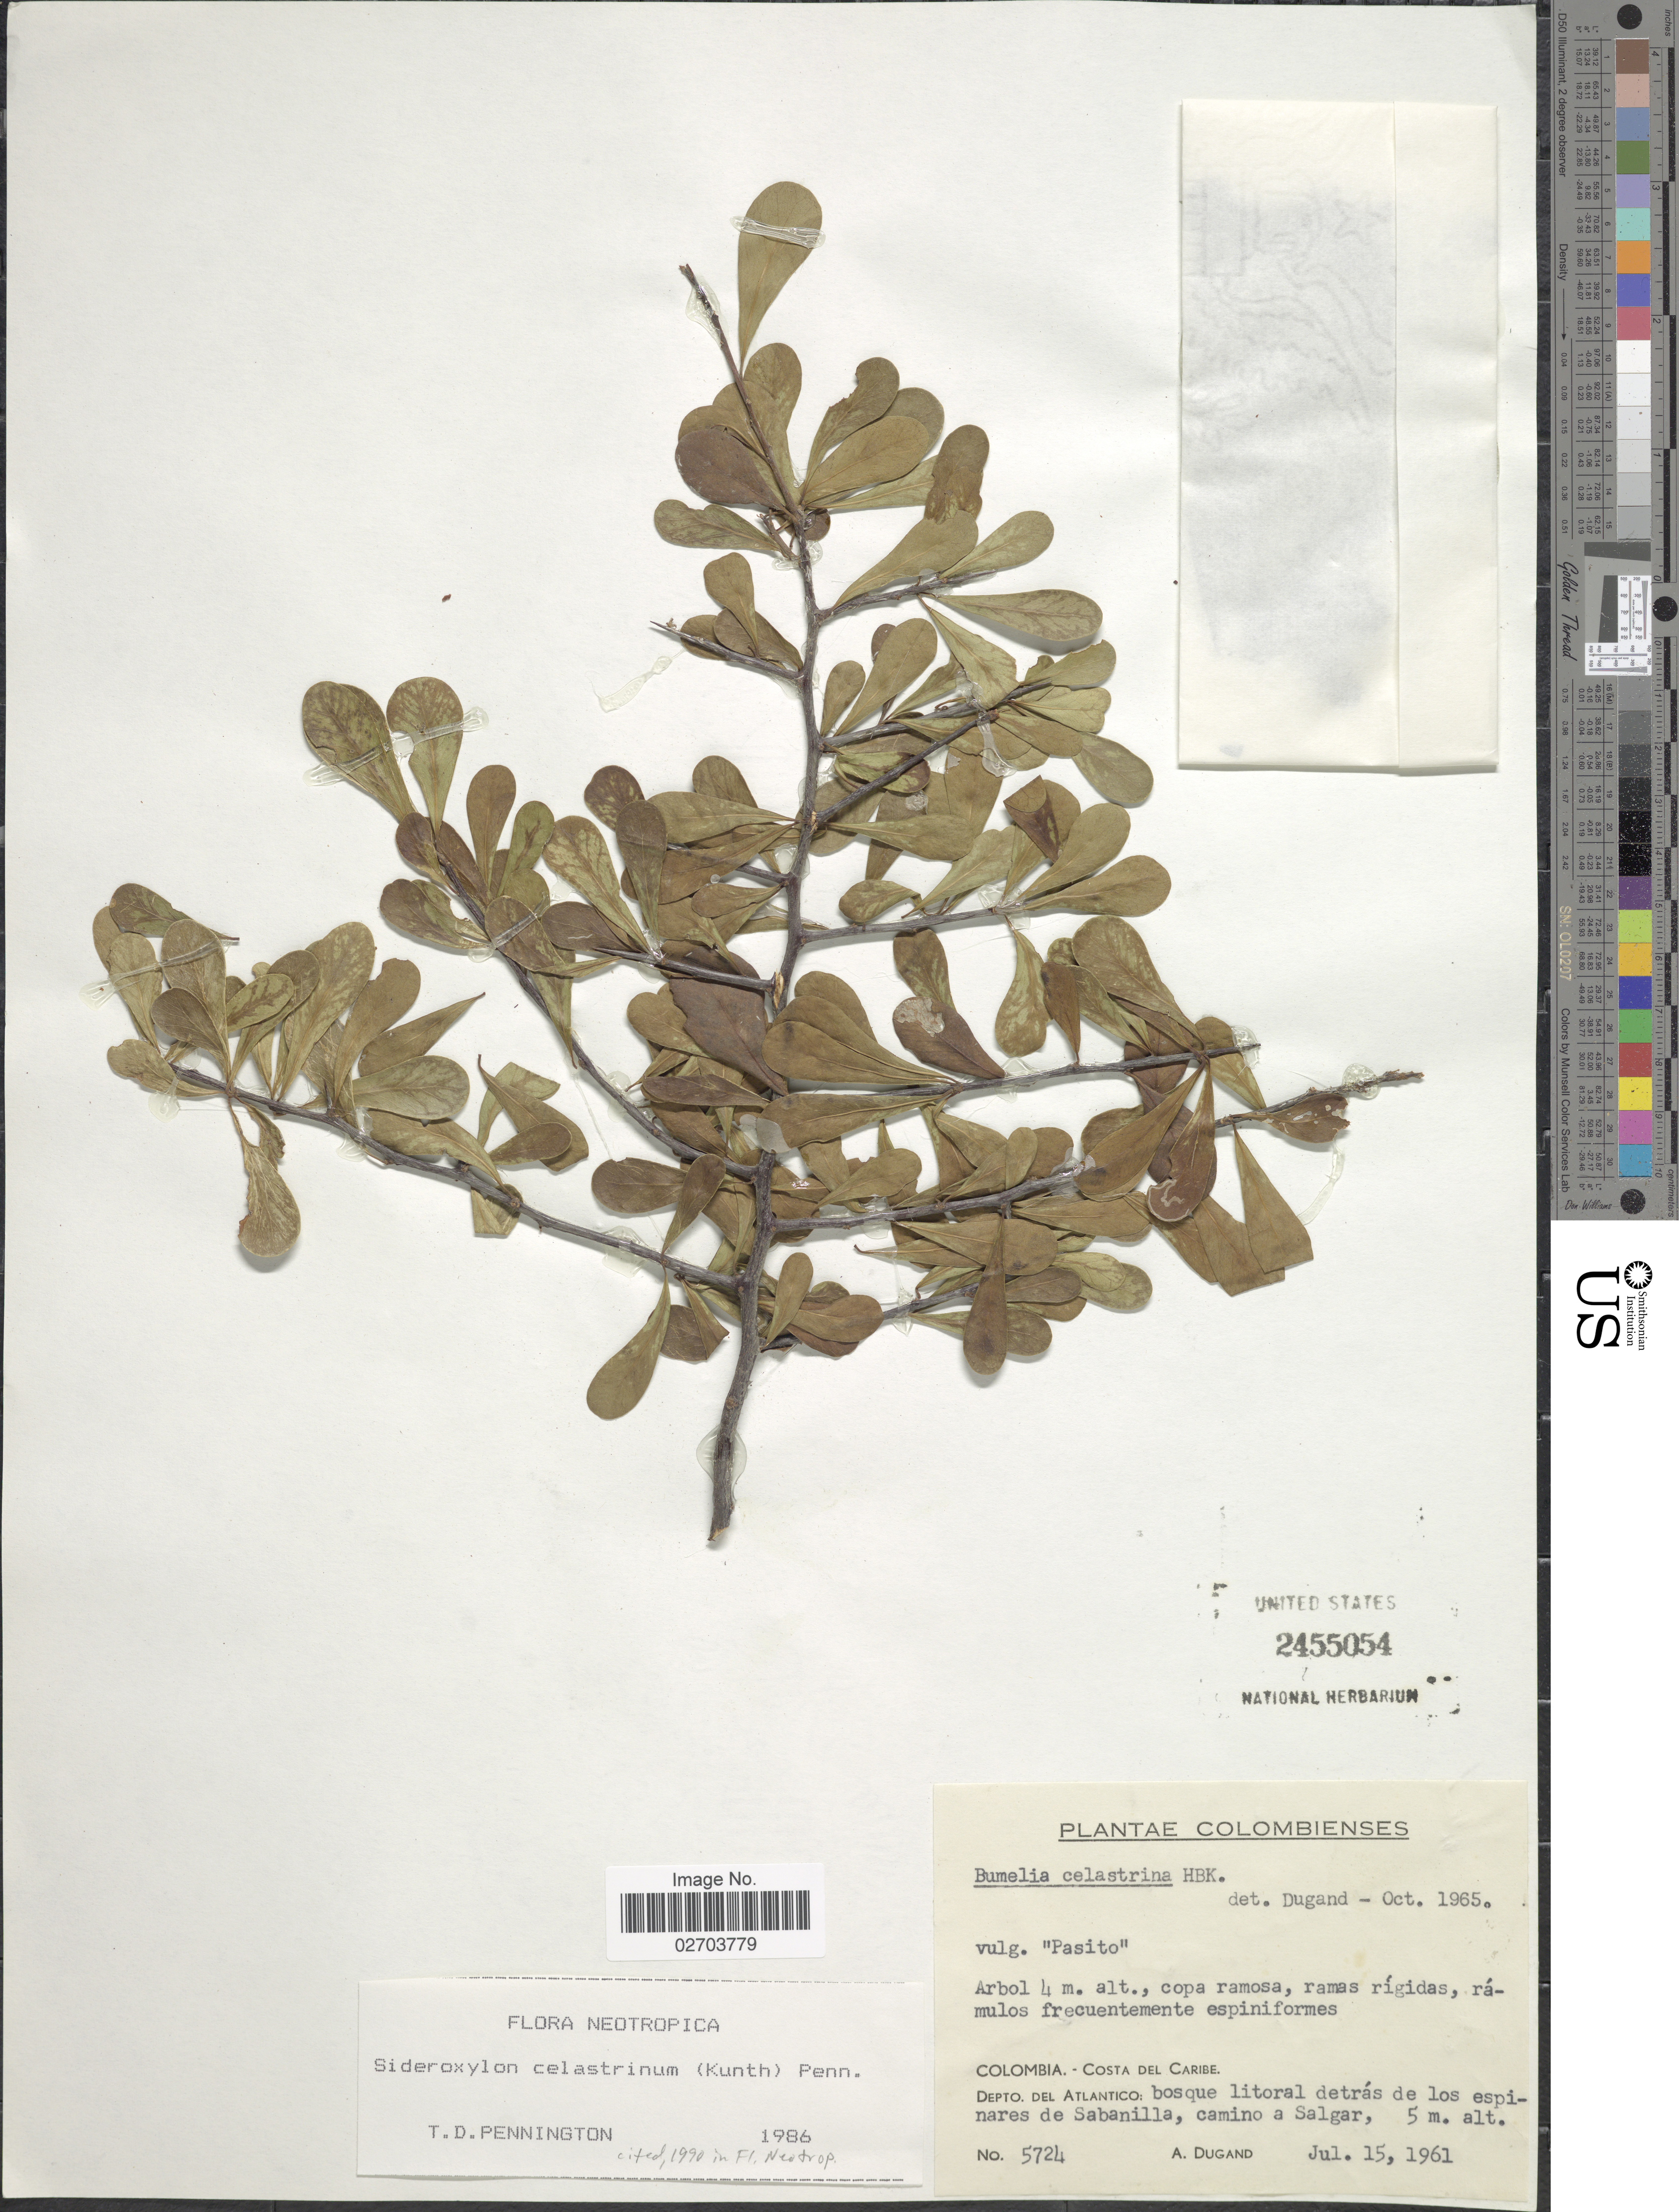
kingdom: Plantae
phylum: Tracheophyta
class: Magnoliopsida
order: Ericales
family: Sapotaceae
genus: Sideroxylon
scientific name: Sideroxylon celastrinum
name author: (Kunth) T.D. Penn.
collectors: A. Dugand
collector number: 5724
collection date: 1961-07-15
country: Colombia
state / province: Atlántico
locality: Costa del Caribe. Bosque litoral detras de los espinares de Sabanilla, camino a Salgar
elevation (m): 5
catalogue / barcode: US 2455054